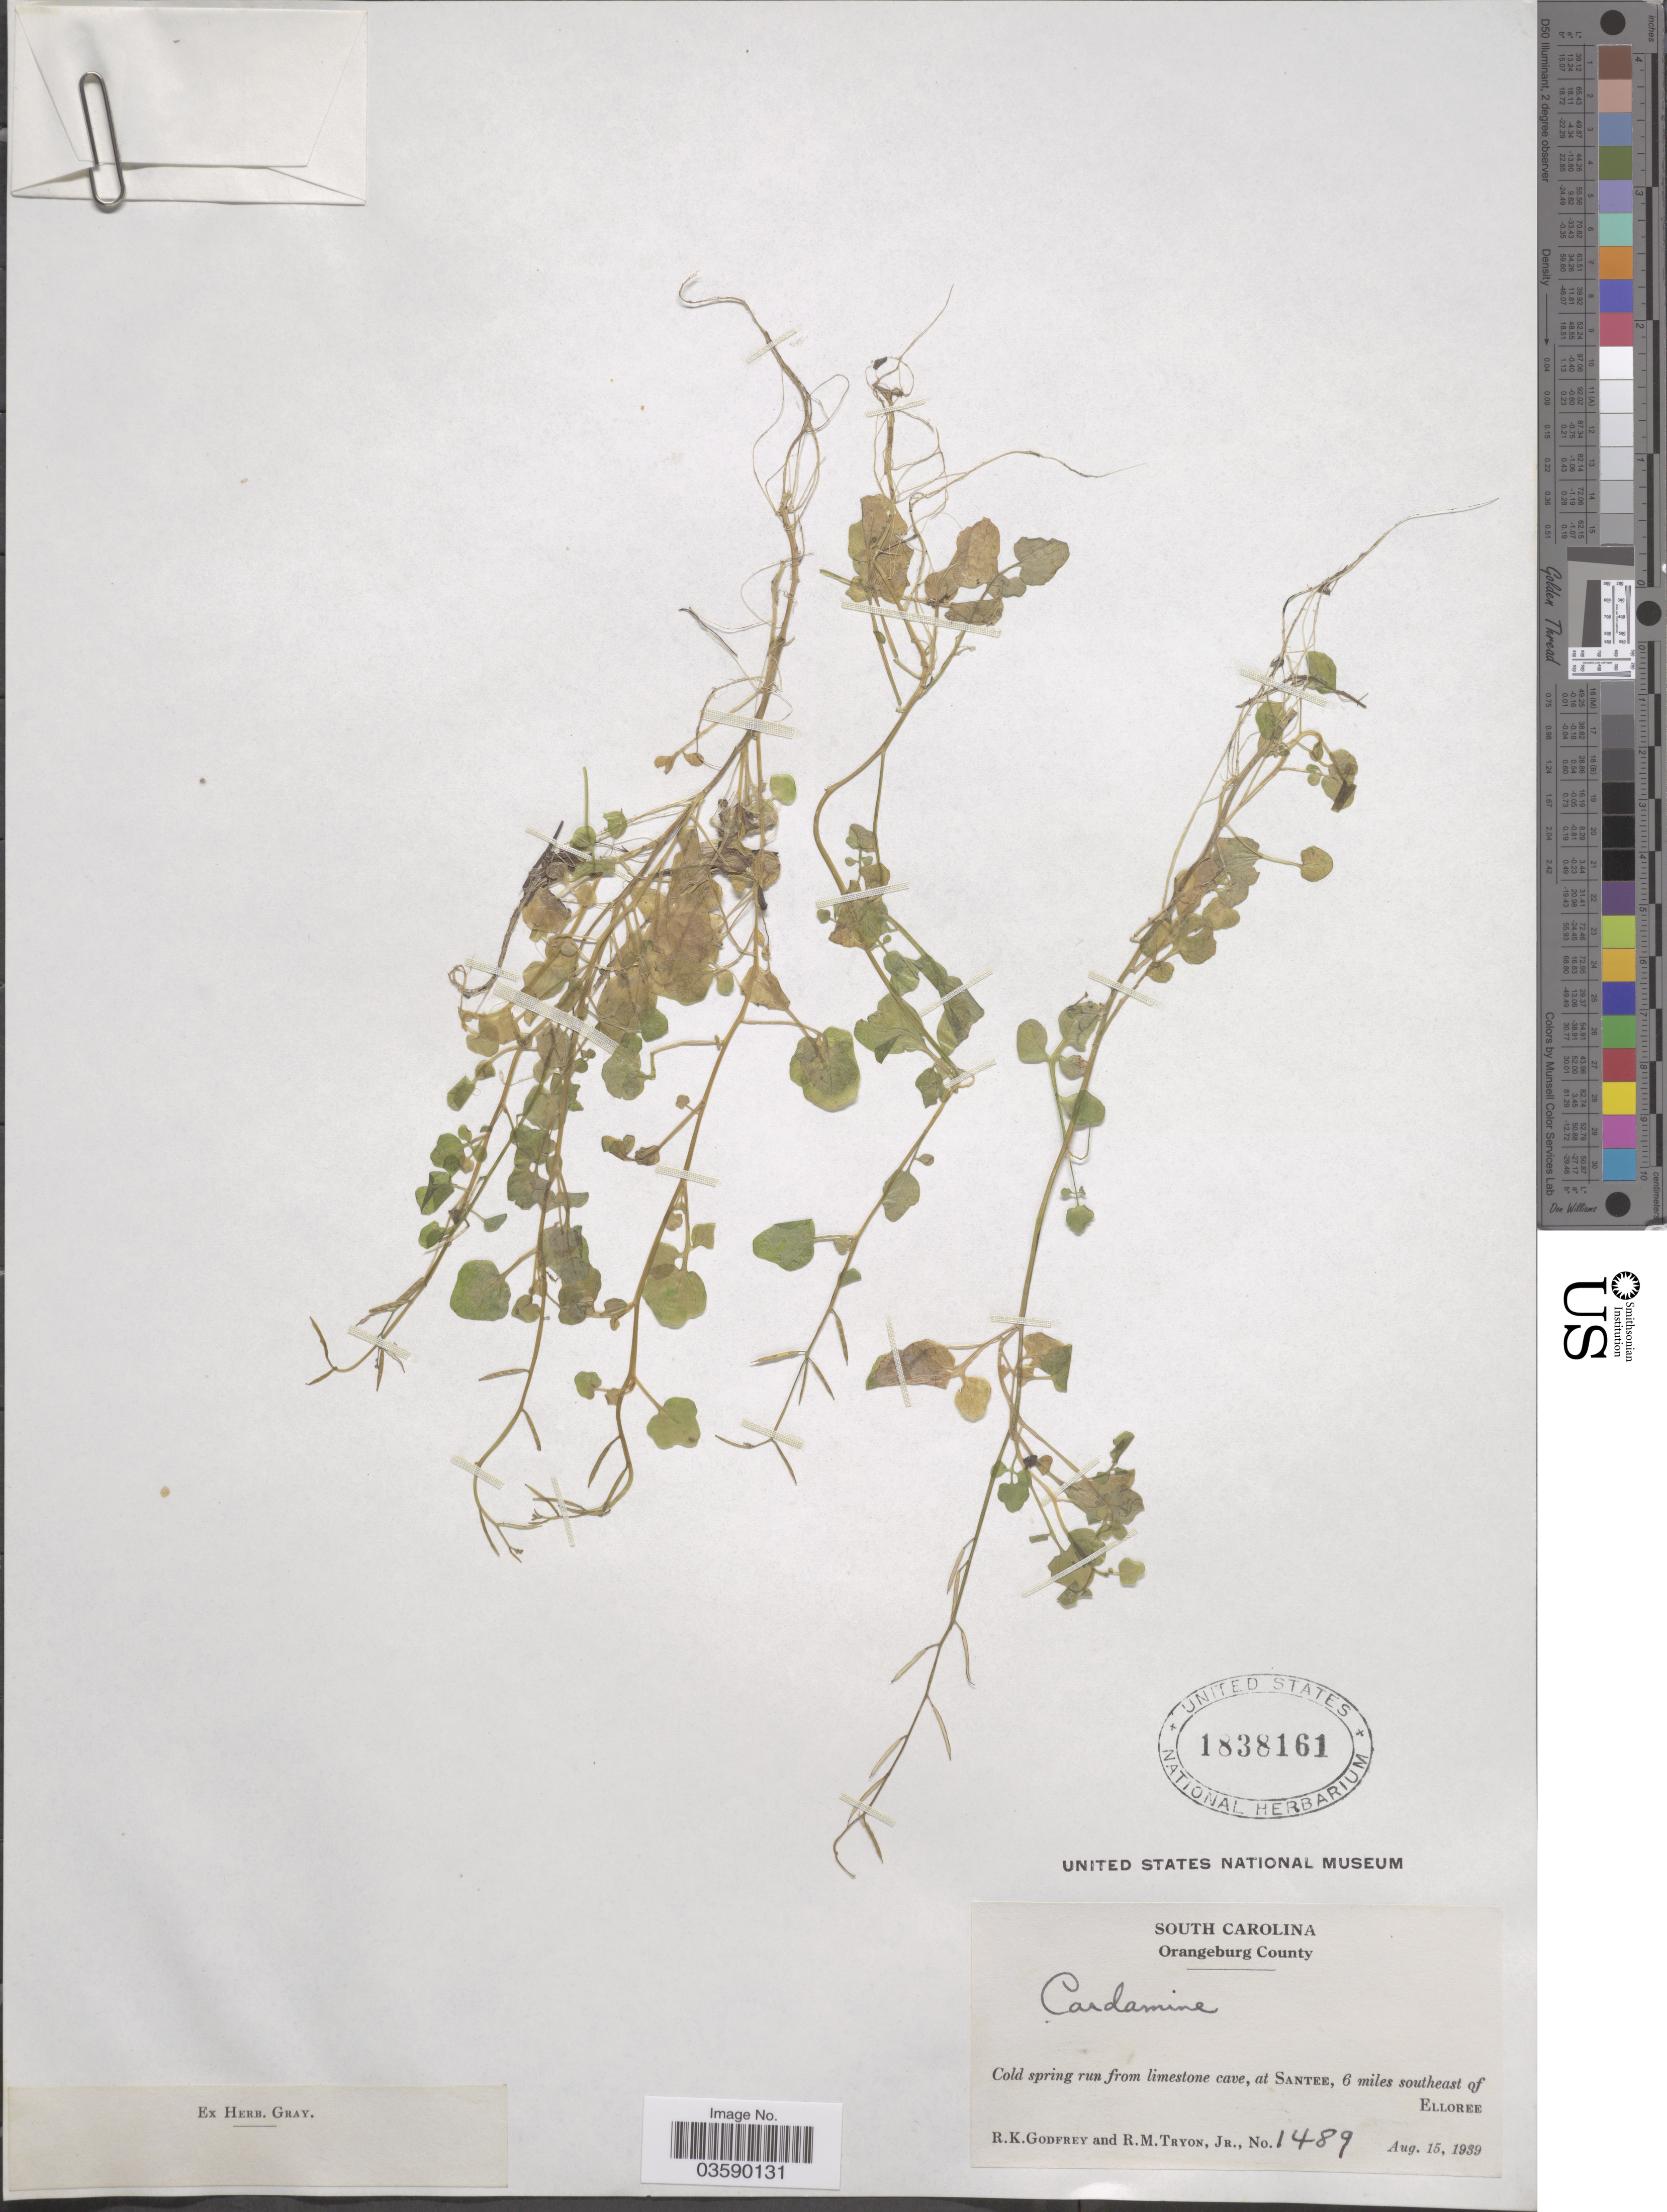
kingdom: Plantae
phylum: Tracheophyta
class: Magnoliopsida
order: Brassicales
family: Brassicaceae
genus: Cardamine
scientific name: Cardamine sp.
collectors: R. K. Godfrey & R. Tryon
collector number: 1489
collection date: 1939-08-15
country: United States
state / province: South Carolina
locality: Orangeburg County. Santee, 6 miles southeast of Elloree.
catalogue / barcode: US 1838161